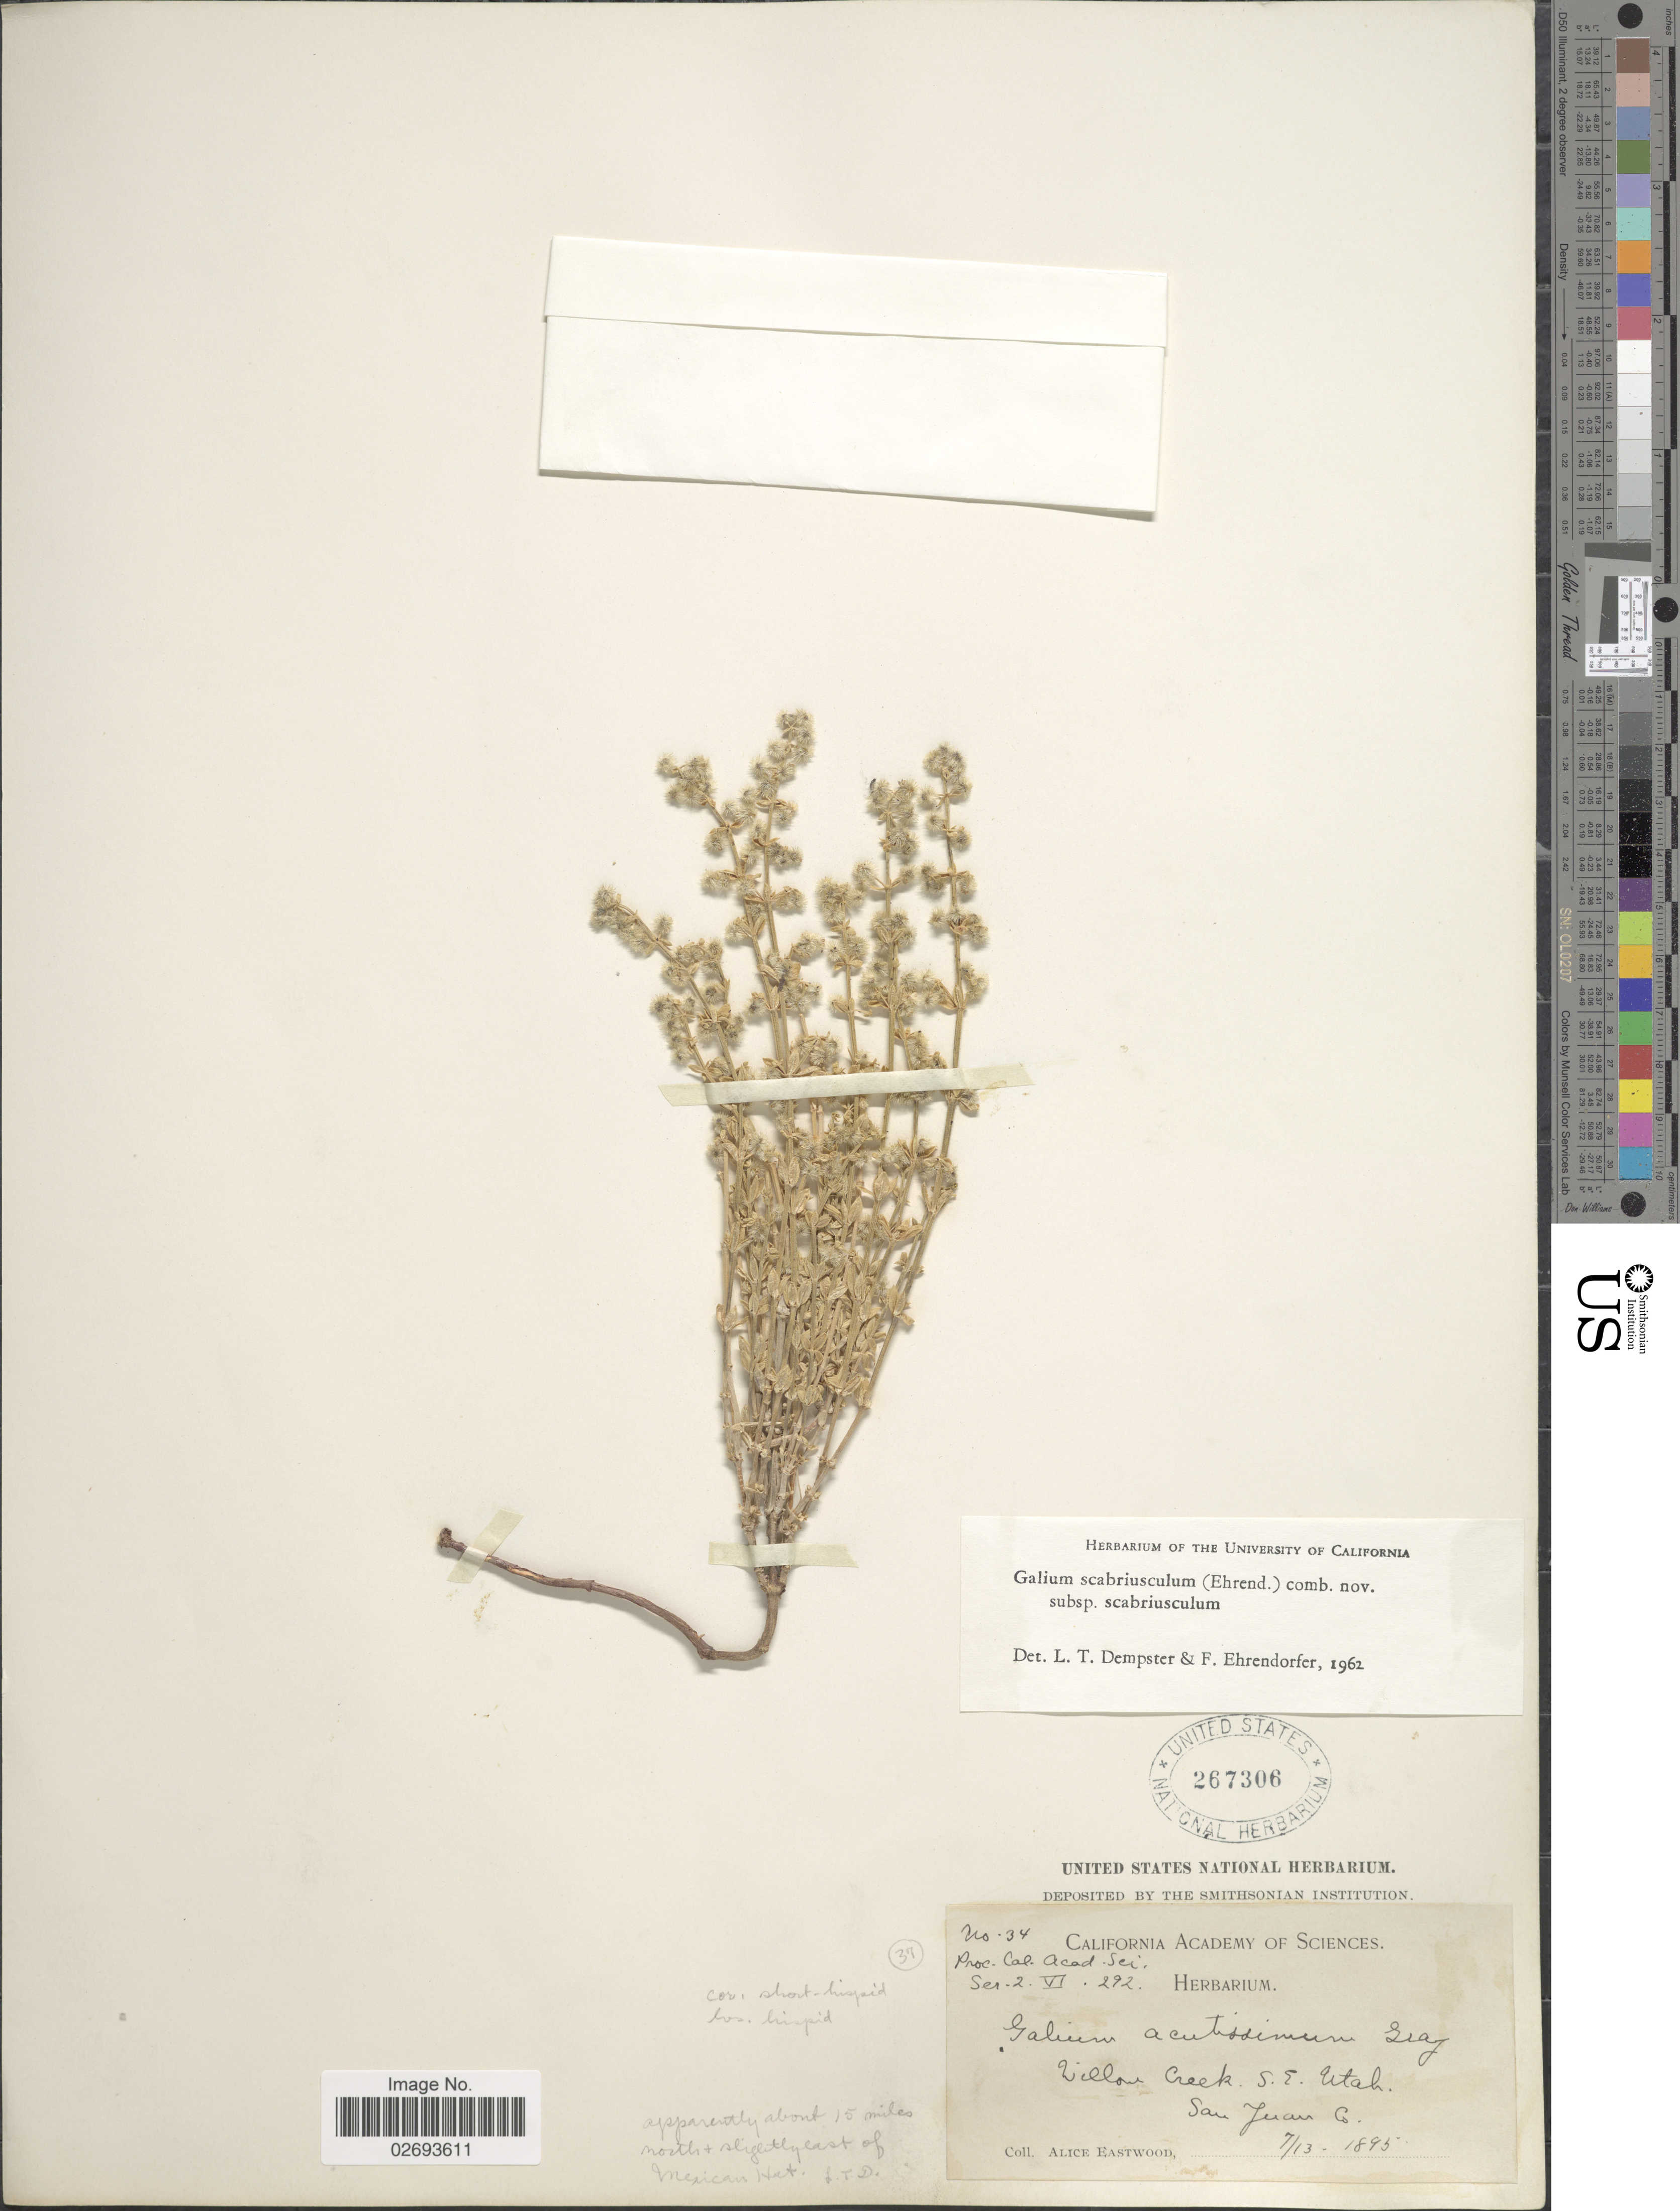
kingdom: Plantae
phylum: Tracheophyta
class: Magnoliopsida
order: Gentianales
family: Rubiaceae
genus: Galium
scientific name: Galium scabriusculum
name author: (Heinr. Braun ex Oborny) Dalla Torre & Sarnth.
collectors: A. Eastwood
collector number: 34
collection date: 1895-07-13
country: United States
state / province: Utah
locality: Willow Creek, S.E. Utah, San Juan Co., apparently about 15 miles north & slighlty east of Mexican Hat, LTD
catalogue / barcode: US 267306